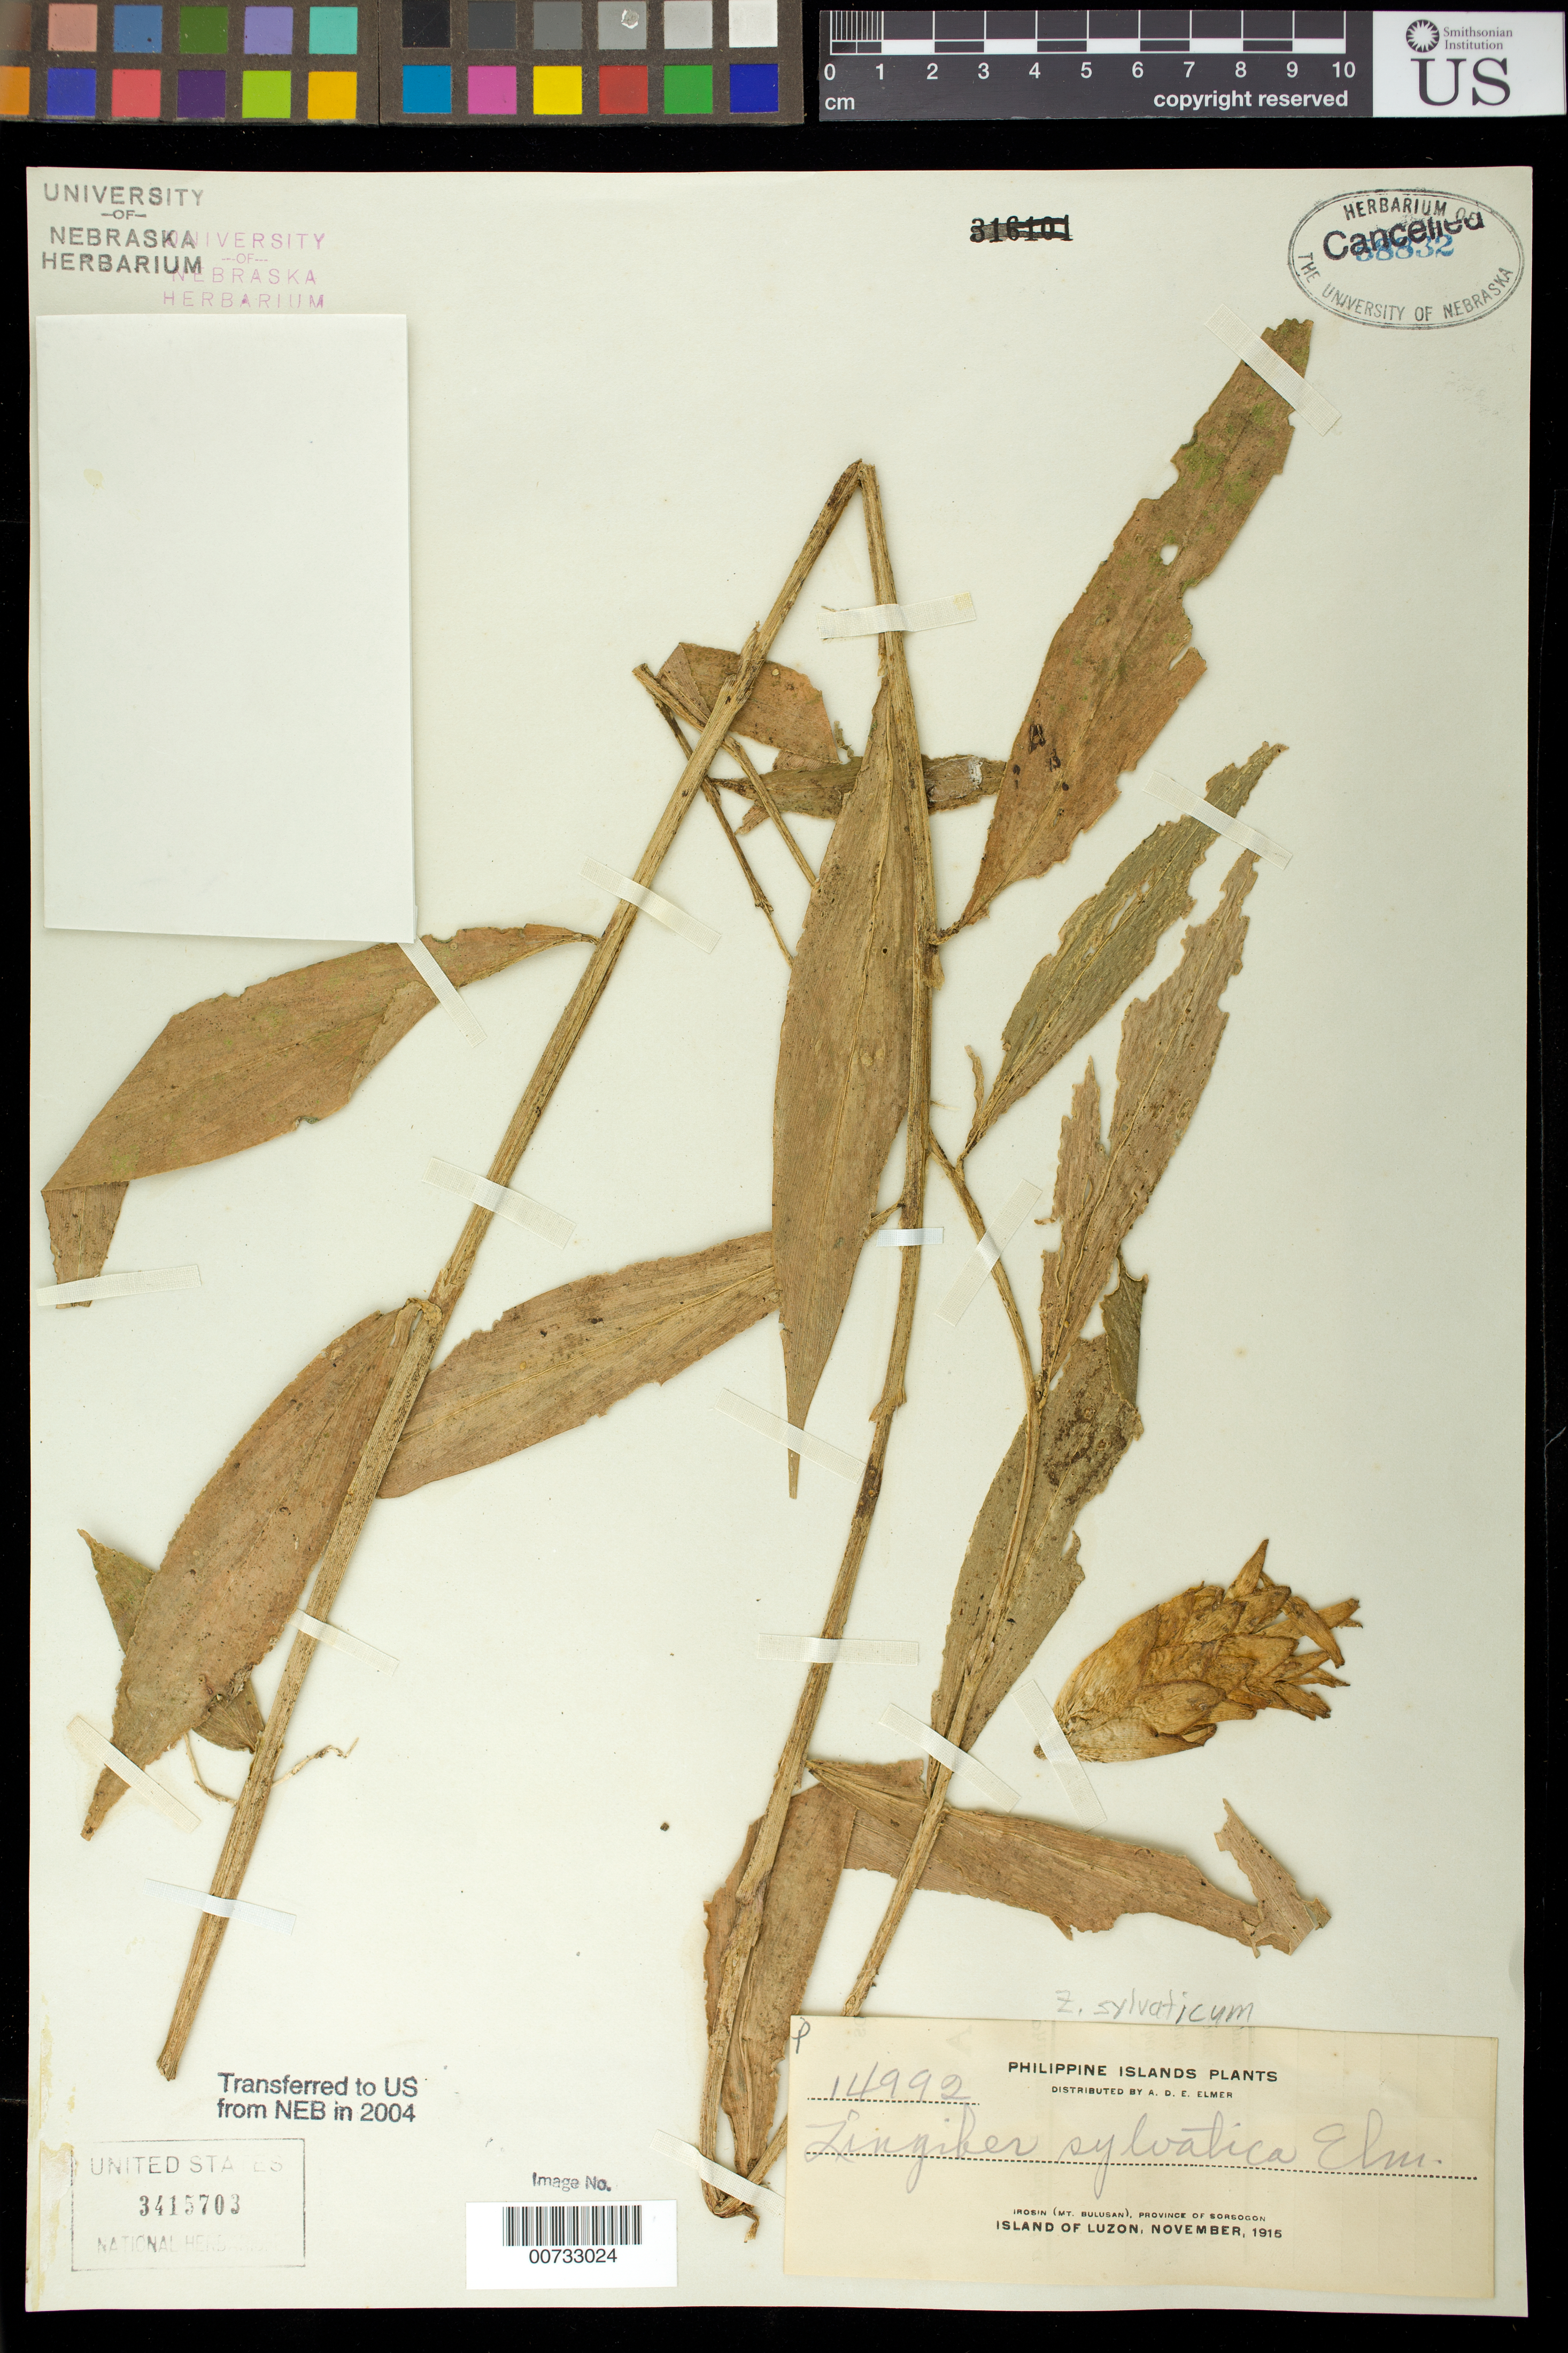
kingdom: Plantae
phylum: Tracheophyta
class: Liliopsida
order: Zingiberales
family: Zingiberaceae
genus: Zingiber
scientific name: Zingiber sylvaticum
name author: Elmer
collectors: A. D. E. Elmer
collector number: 14992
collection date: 1915-11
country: Philippines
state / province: Bicol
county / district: Sorsogon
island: Luzon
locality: Irosin (Mt. Bulusan)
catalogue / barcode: US 3415703